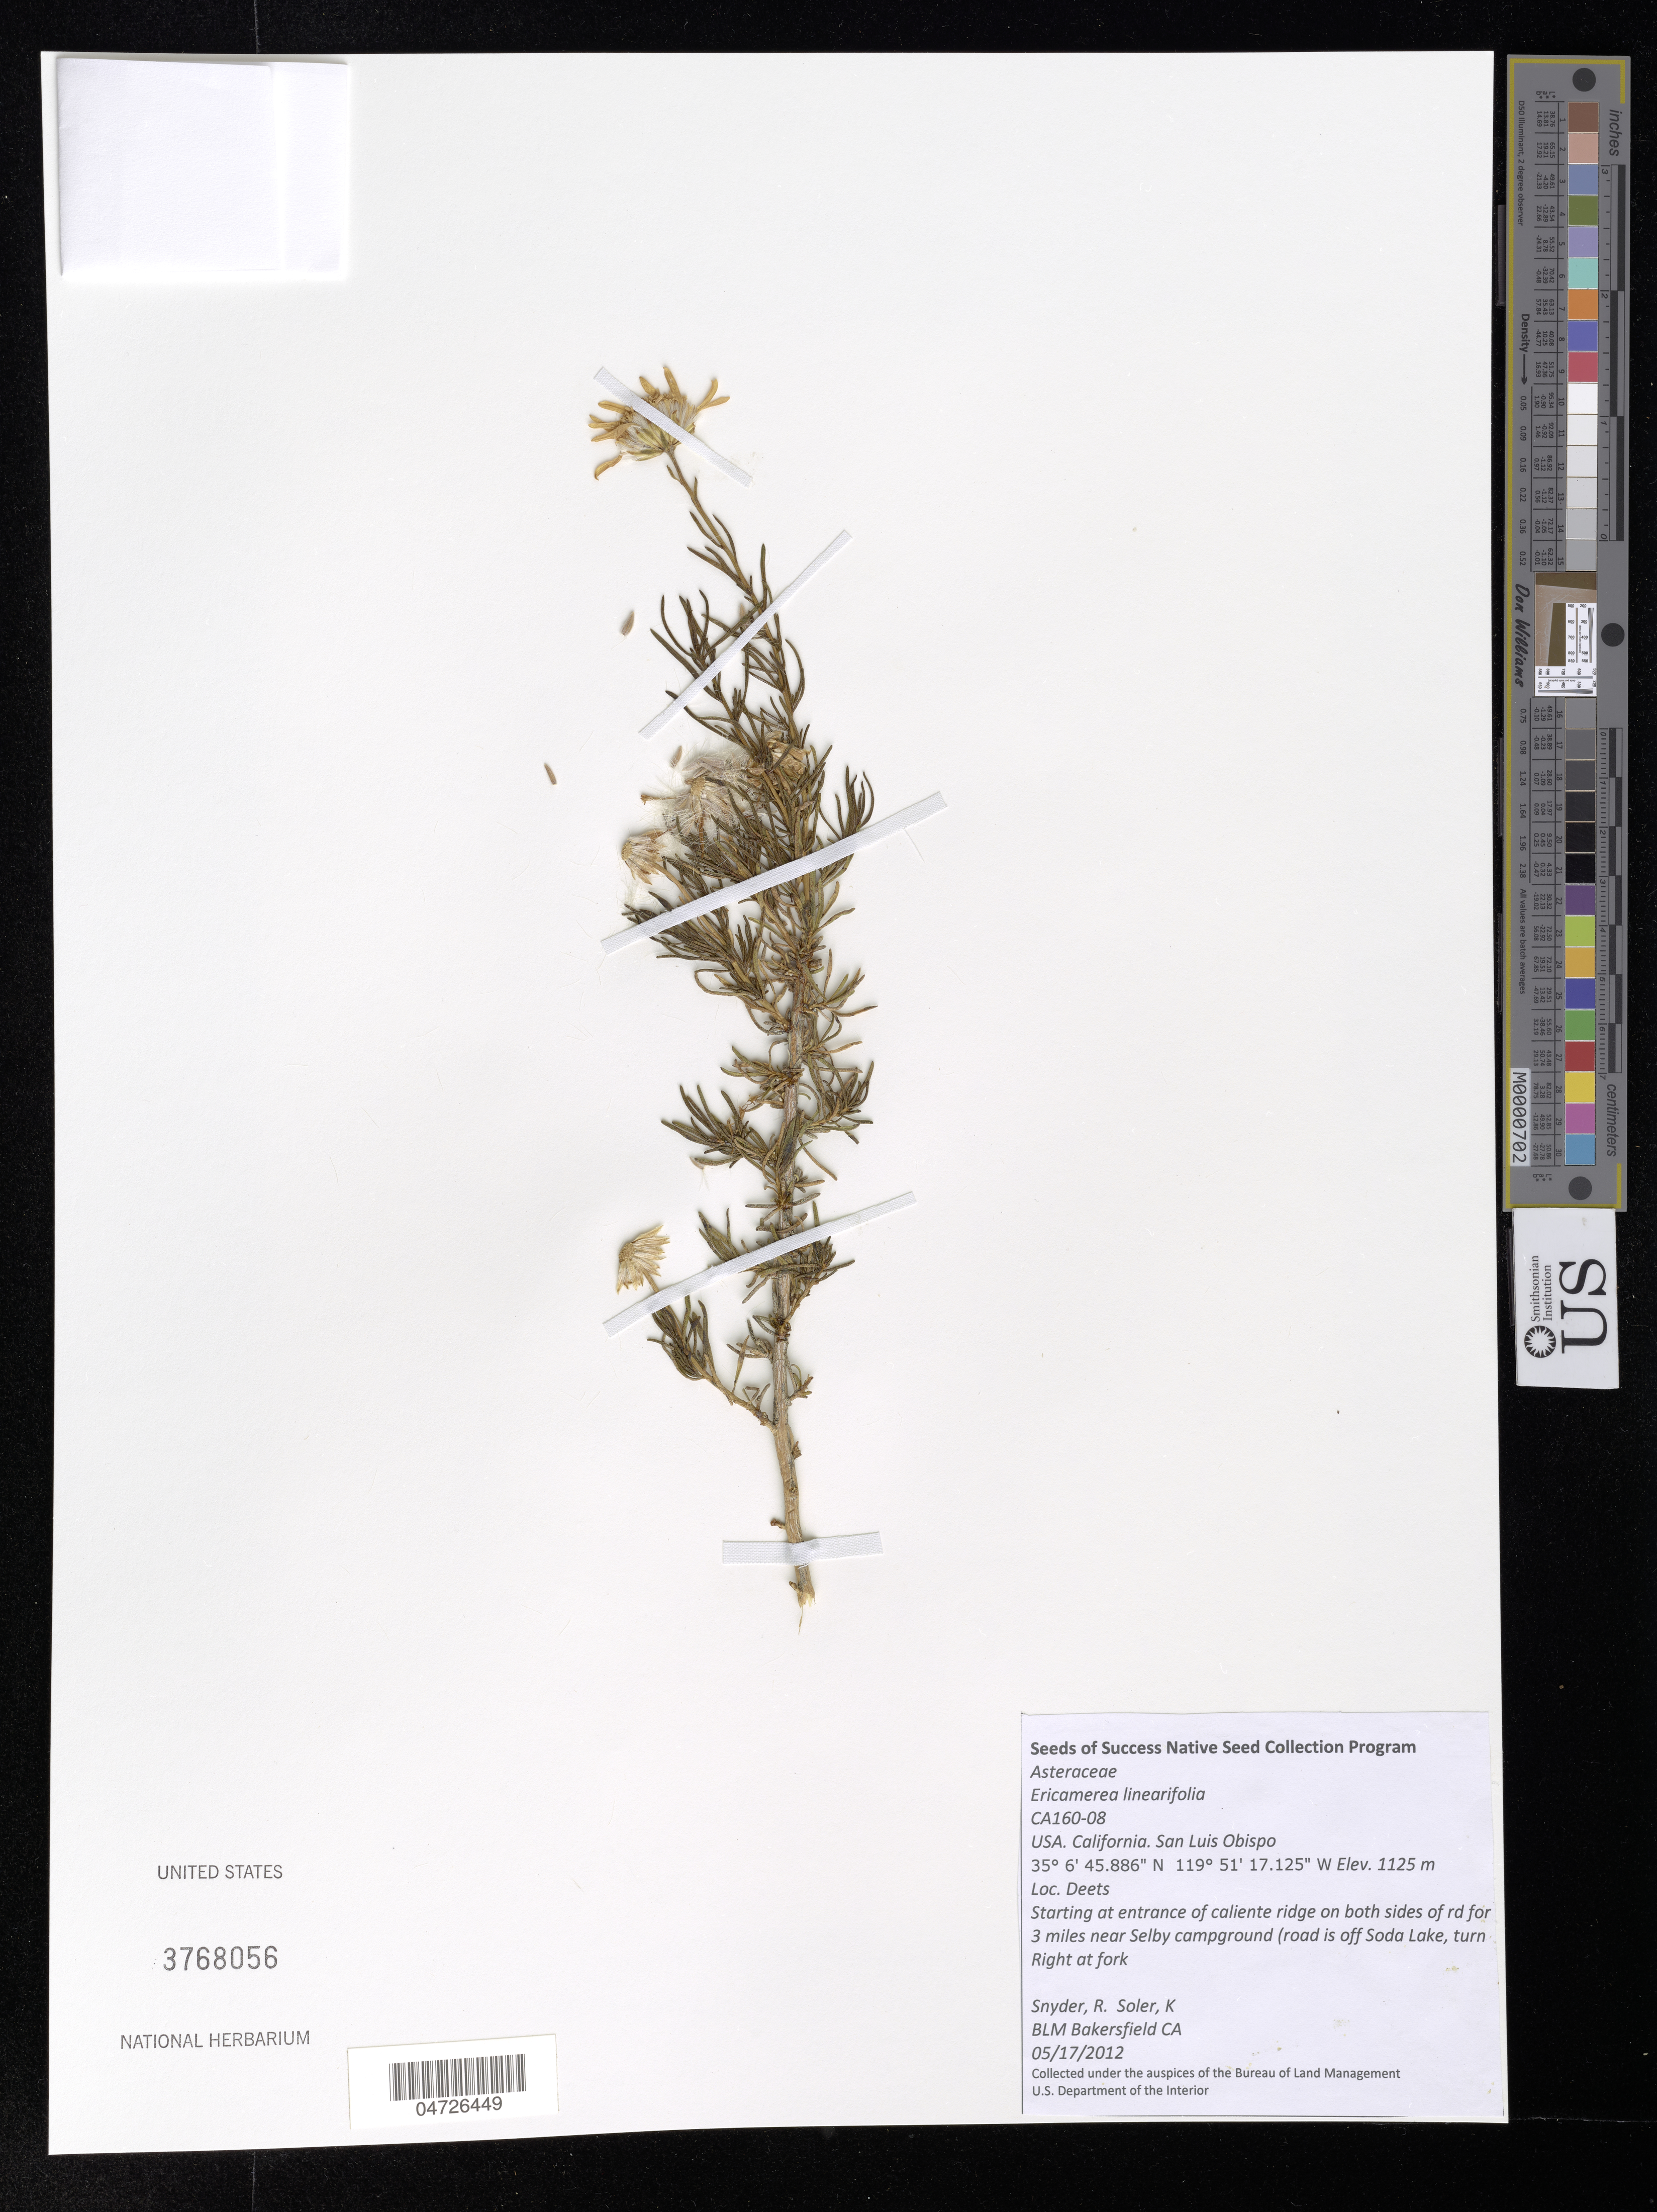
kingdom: Plantae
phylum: Tracheophyta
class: Magnoliopsida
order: Asterales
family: Asteraceae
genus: Ericameria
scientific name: Ericameria linearifolia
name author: (DC.) Urbatsch & Wussow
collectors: R. Snyder & K. Soler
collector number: CA160-08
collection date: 2012-05-17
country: United States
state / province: California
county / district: San Luis Obispo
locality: San Luis Obispo. Starting at entrance of caliente ridge on both sides of rd for 3 miles near Selby campground (road is off Soda Lake, turn Right at fork.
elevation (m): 1125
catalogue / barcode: US 3768056